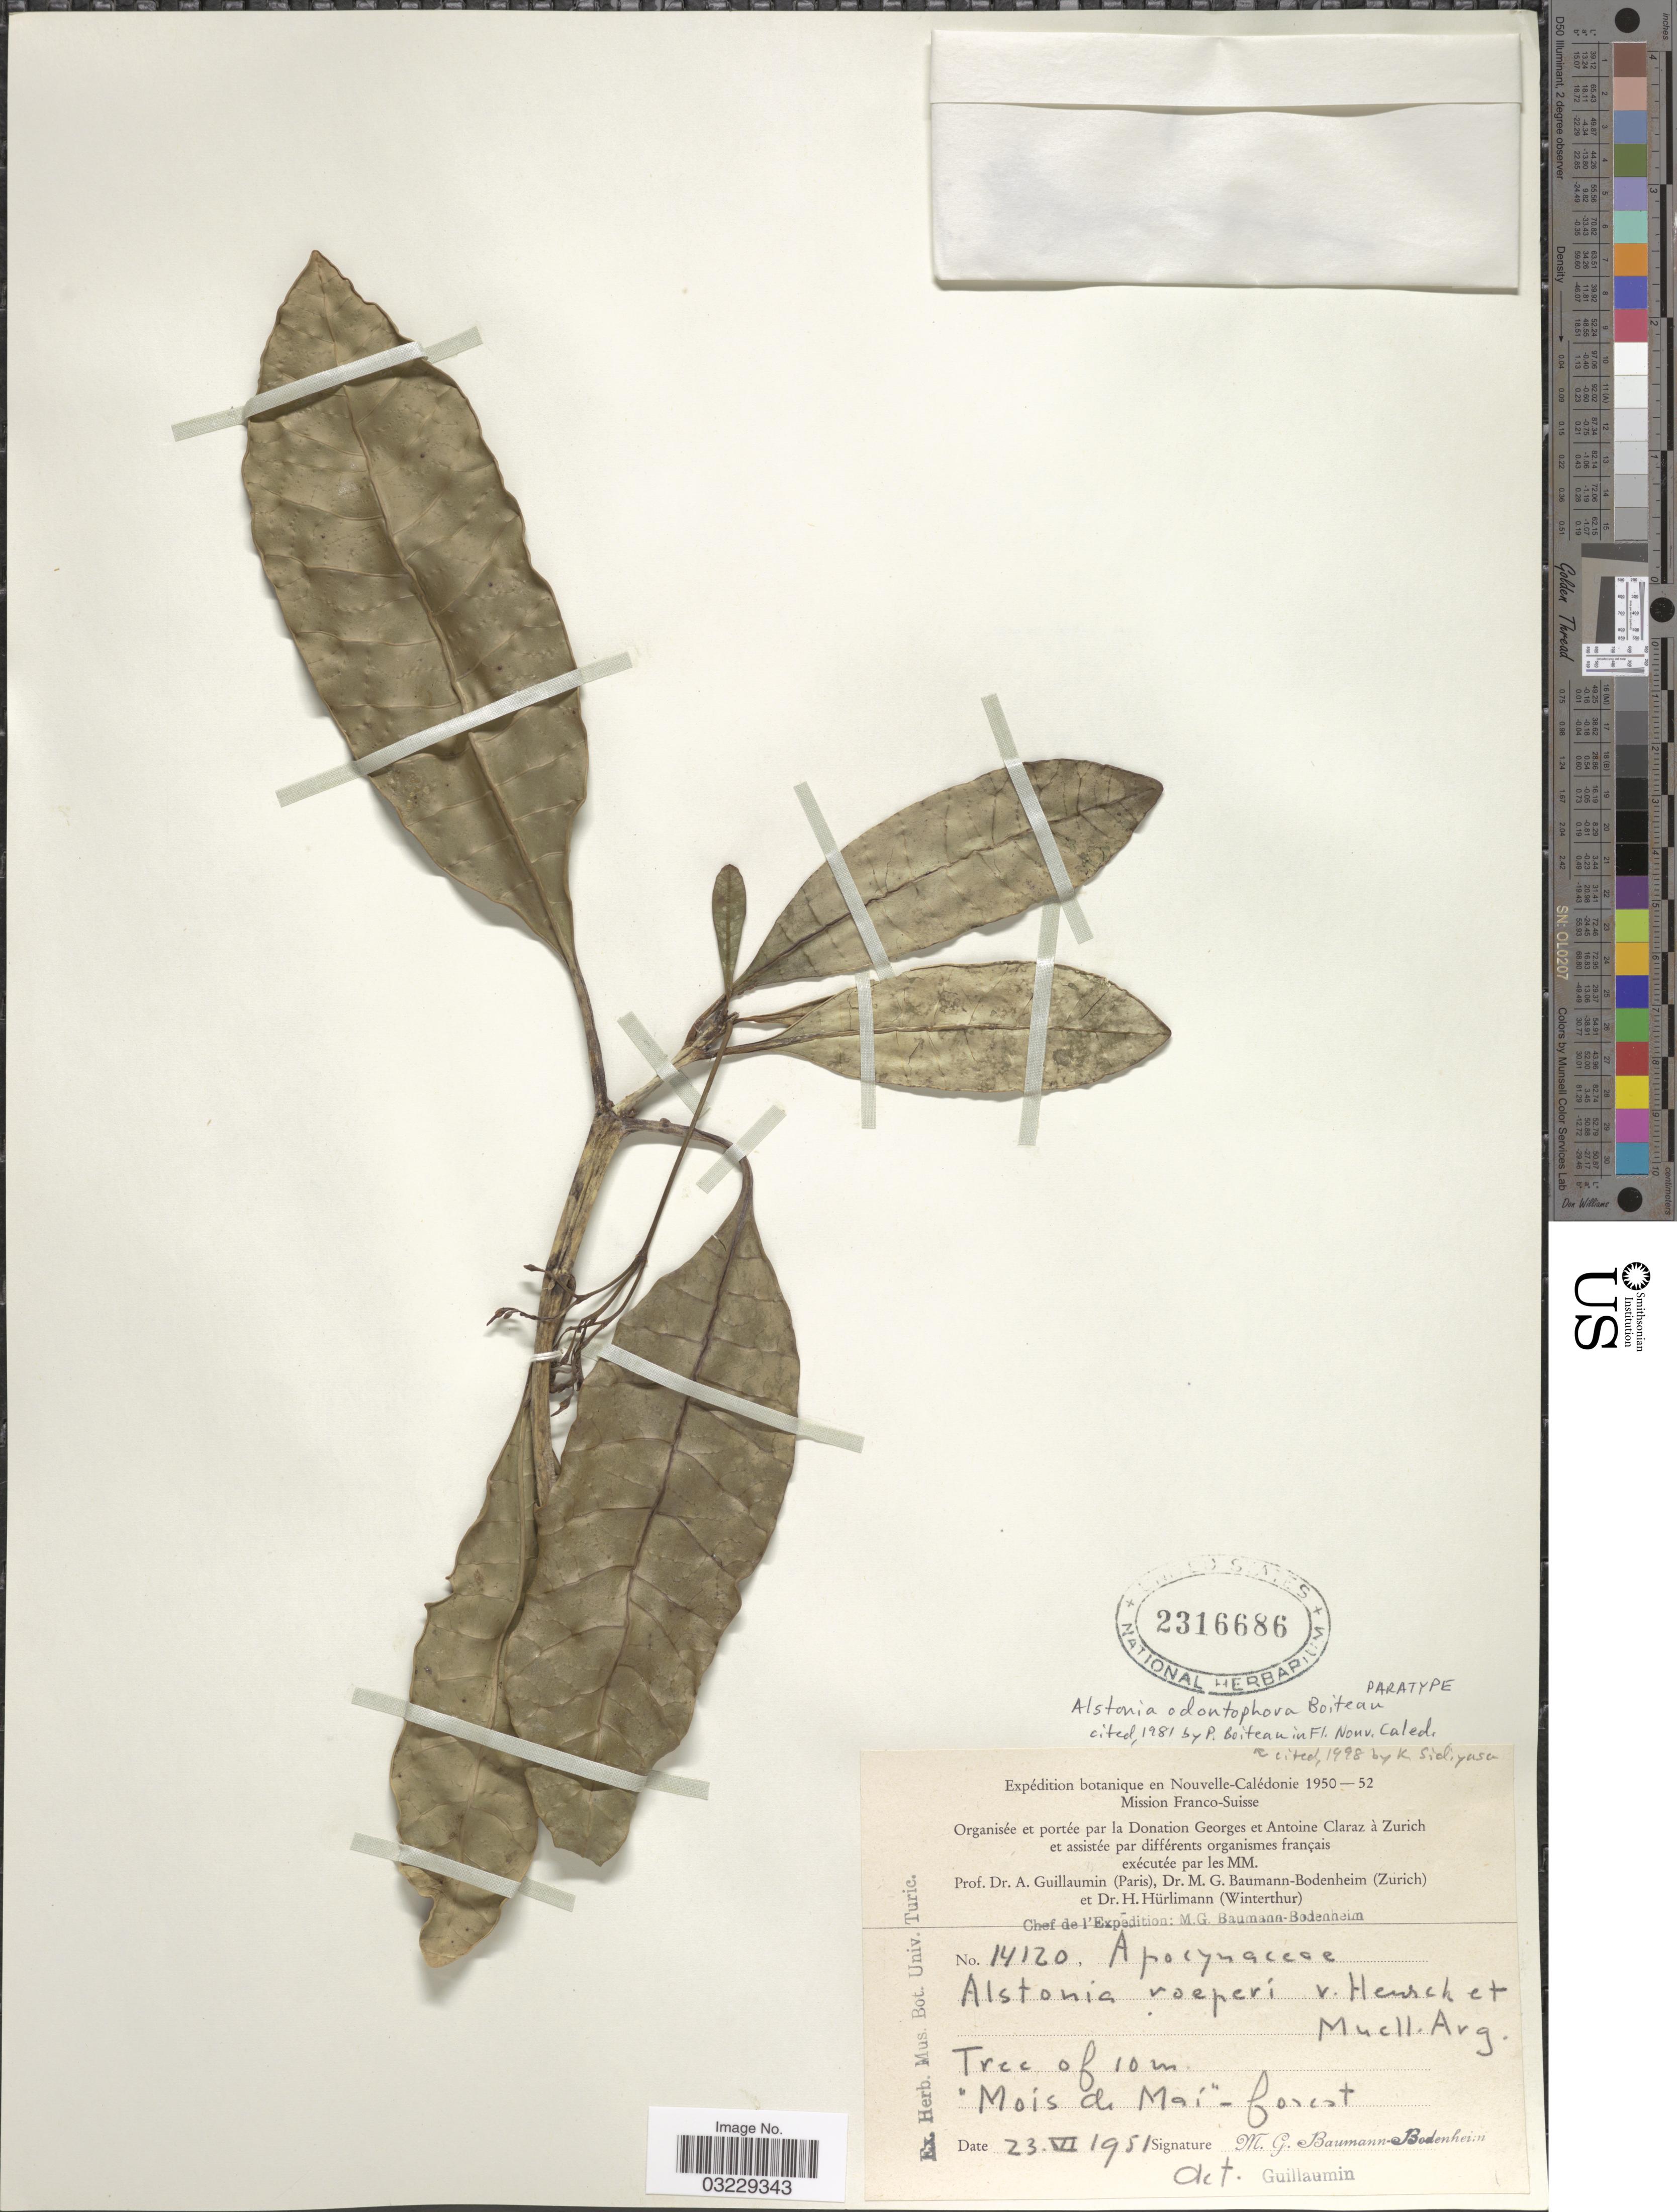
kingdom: Plantae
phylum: Tracheophyta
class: Magnoliopsida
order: Gentianales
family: Apocynaceae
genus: Alstonia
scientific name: Alstonia odontophora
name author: Boiteau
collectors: M. G. Baumann-Bodenheim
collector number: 14120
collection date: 1951-06-23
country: New Caledonia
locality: Mois de Mai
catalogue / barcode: US 2316686